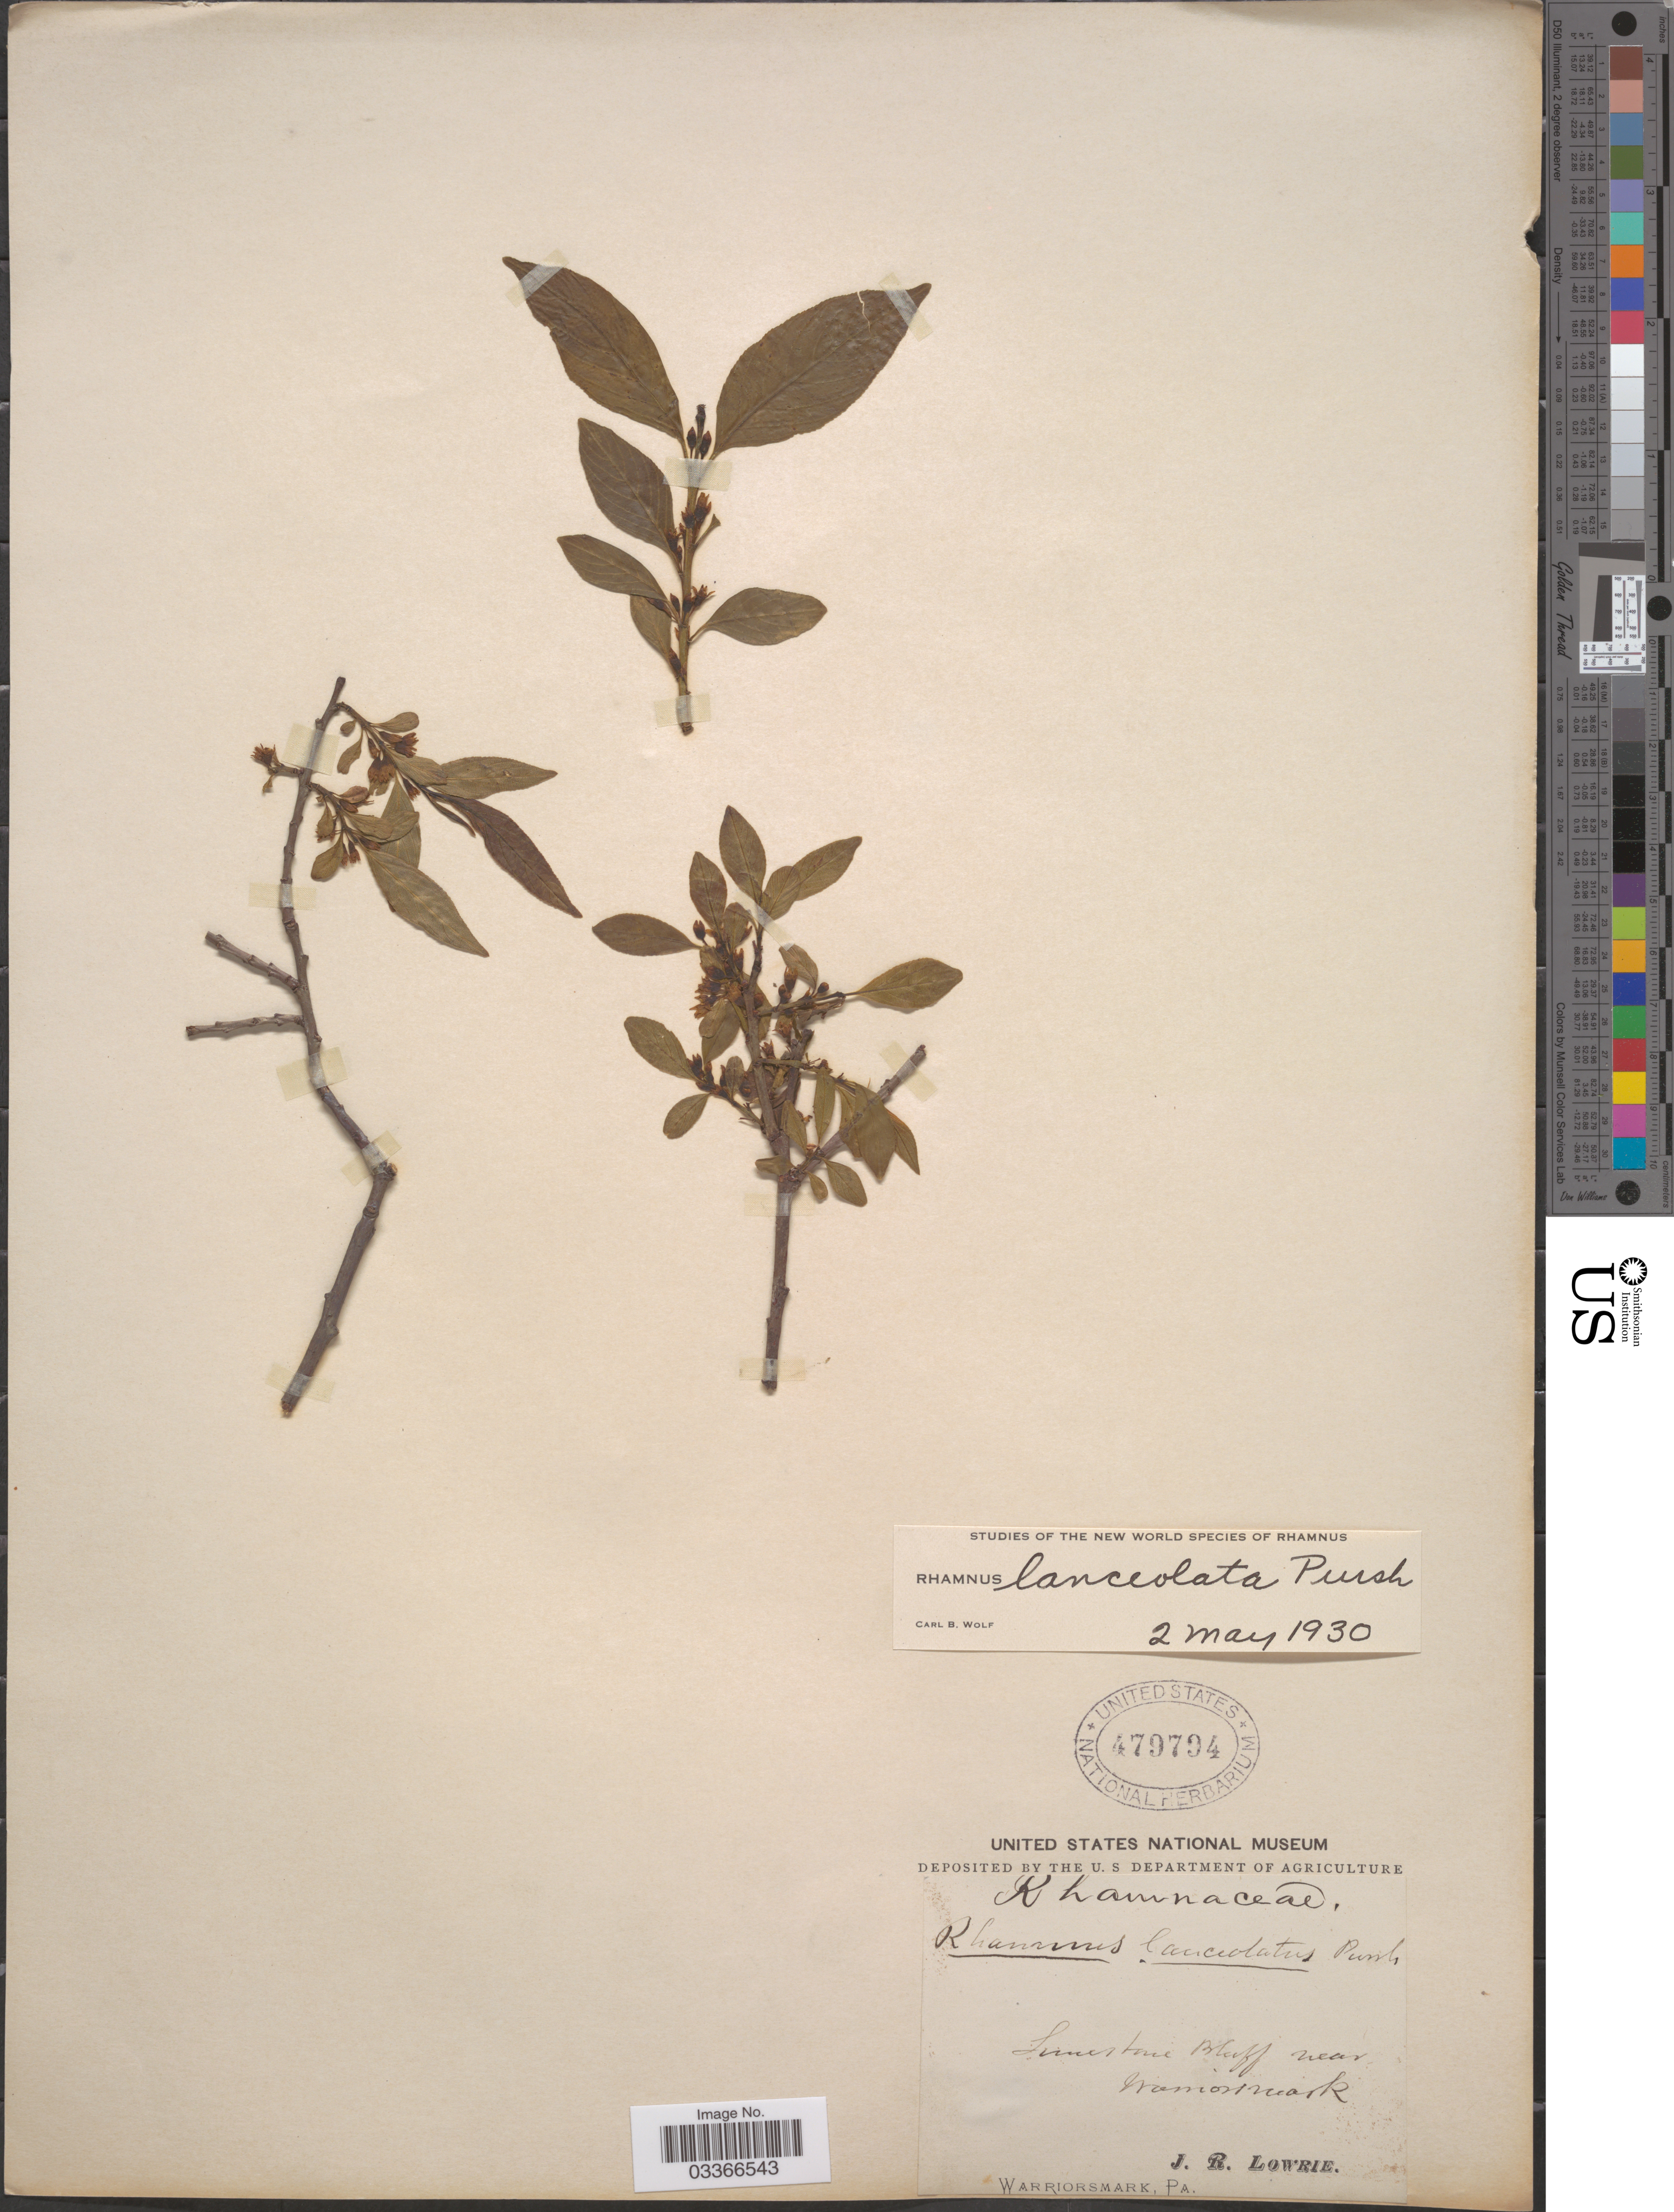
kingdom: Plantae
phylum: Tracheophyta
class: Magnoliopsida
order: Rosales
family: Rhamnaceae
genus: Rhamnus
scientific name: Rhamnus lanceolata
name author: Pursh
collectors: J. Lowrie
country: United States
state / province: Pennsylvania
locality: Near Warriorsmark.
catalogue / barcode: US 479794